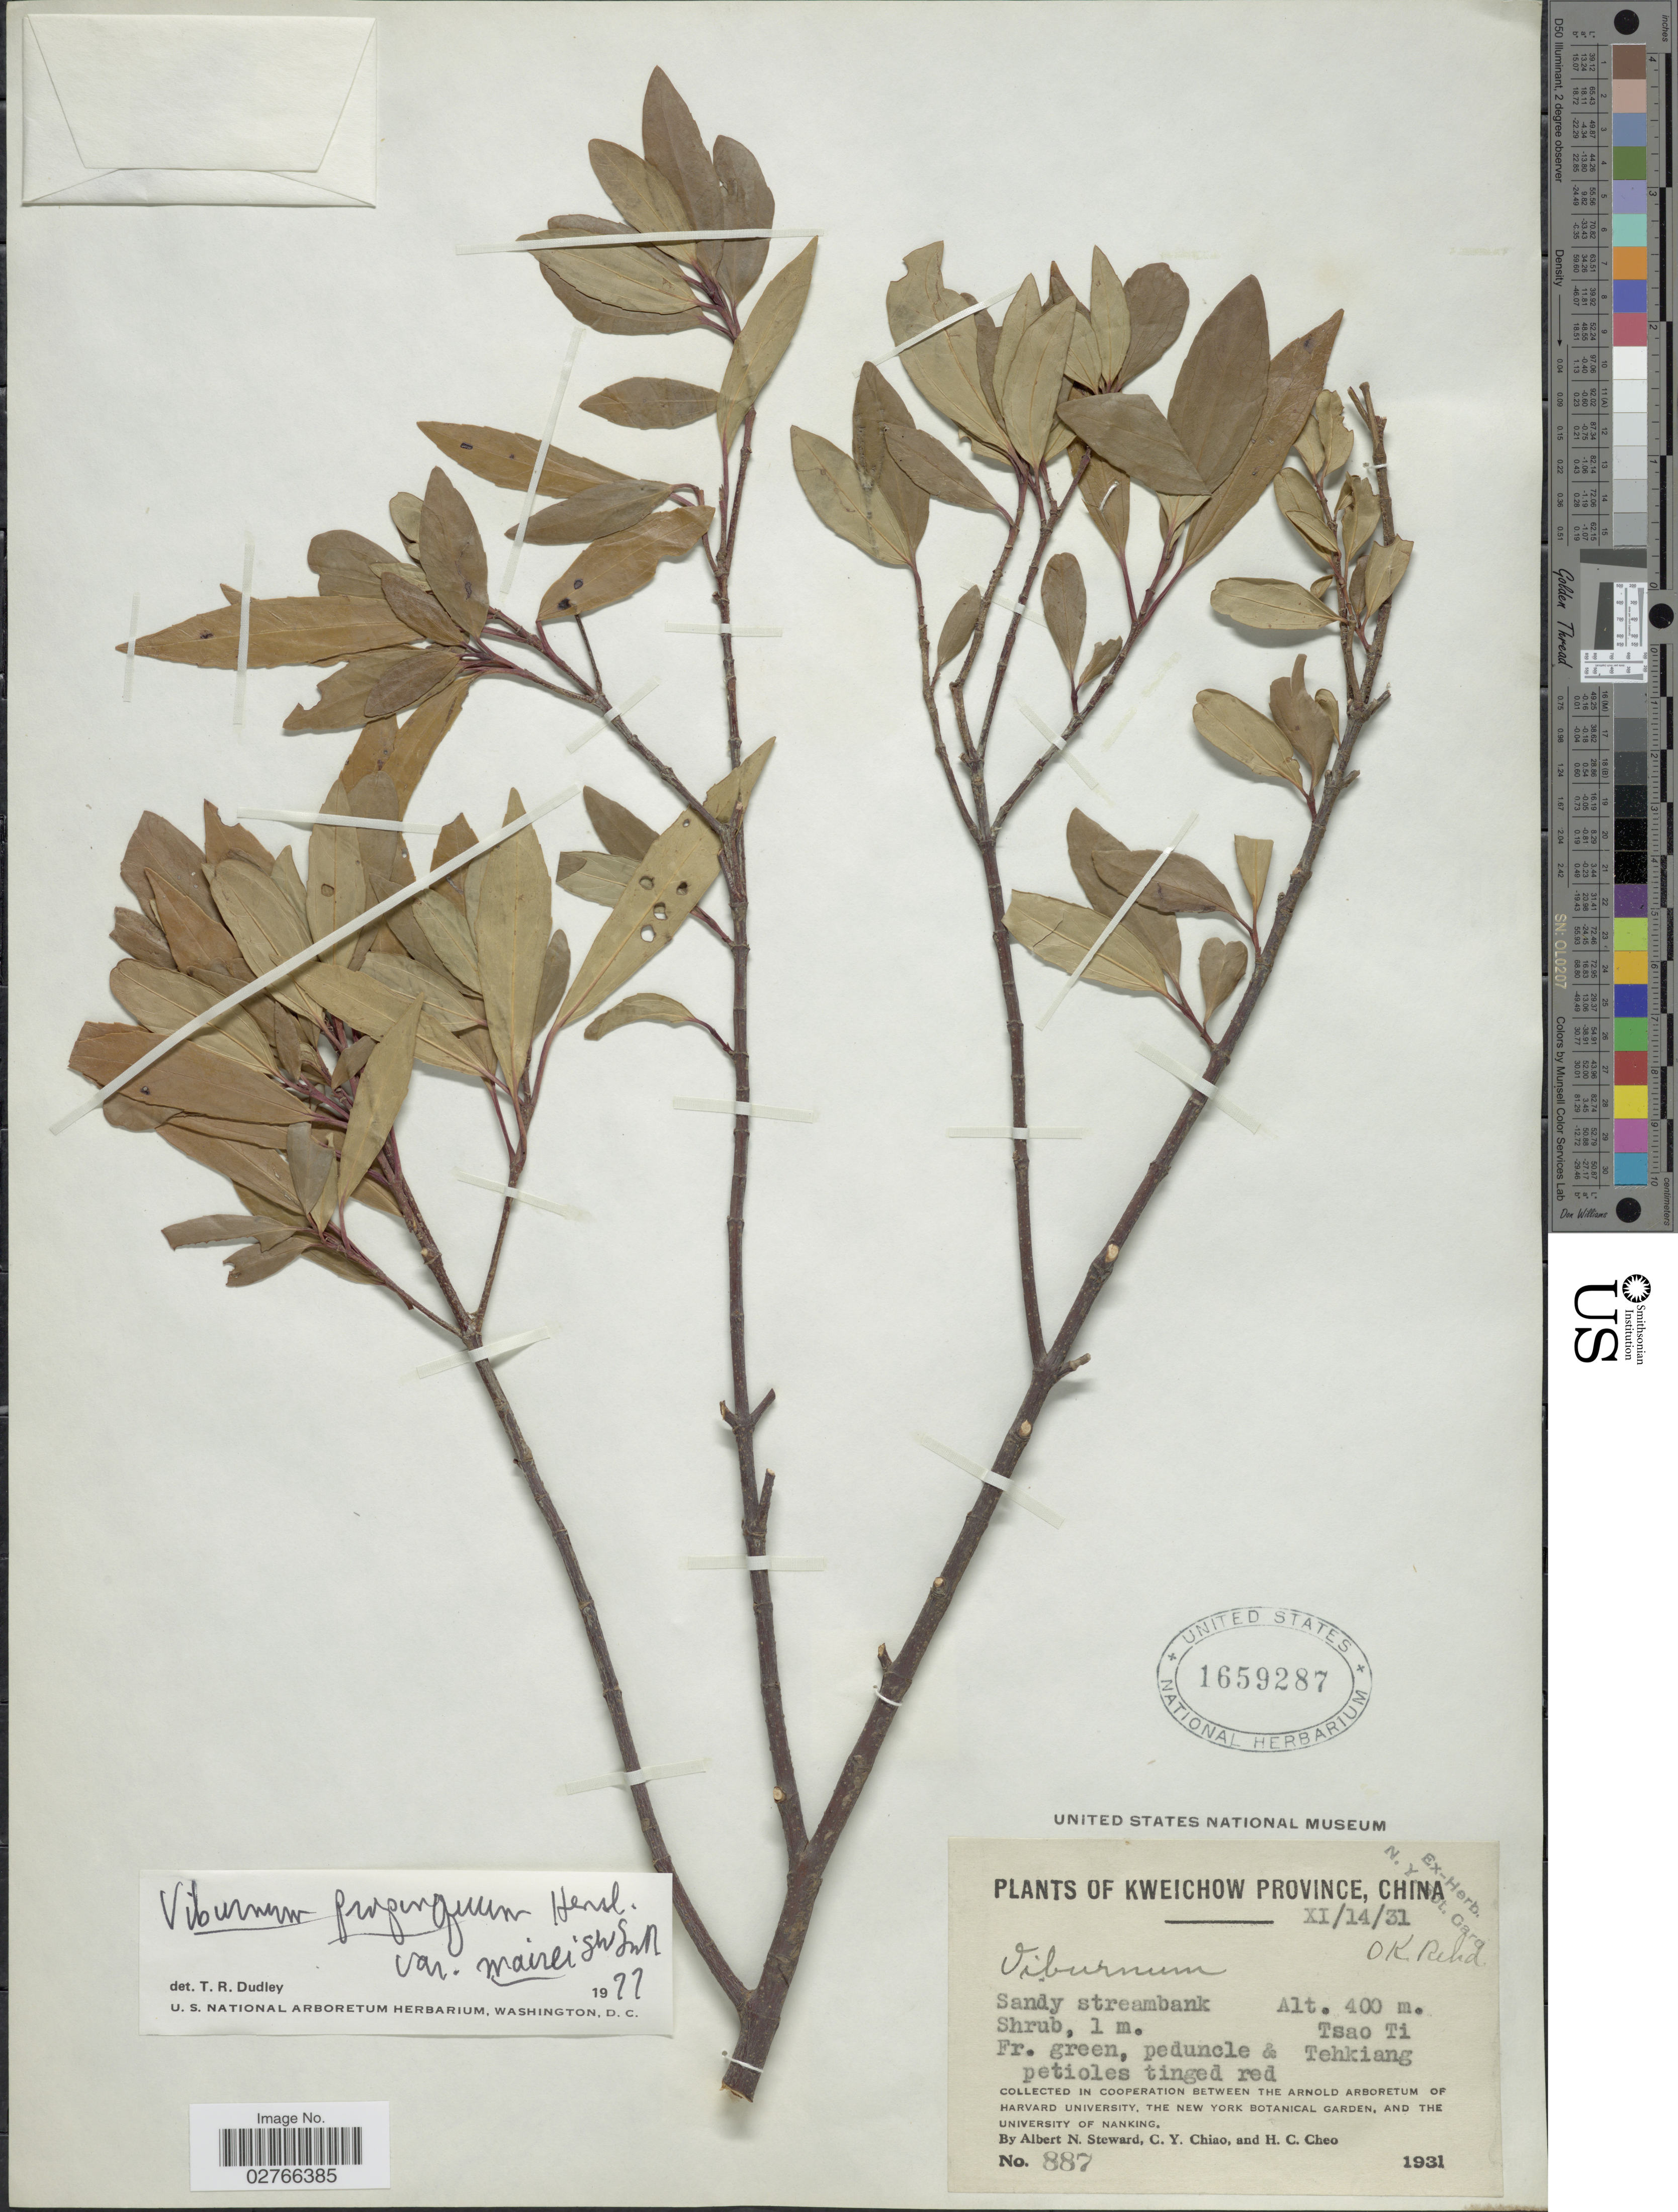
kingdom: Plantae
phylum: Tracheophyta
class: Magnoliopsida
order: Dipsacales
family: Viburnaceae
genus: Viburnum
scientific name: Viburnum propinquum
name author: Hemsl. in F.B. Forbes & Hemsl.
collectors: A. N. Steward, C. Y. Chiao & H. Cheo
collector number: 887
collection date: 1931-11-14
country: China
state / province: Guizhou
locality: Kweichow Province, Tsao Ti.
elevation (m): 400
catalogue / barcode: US 1659287